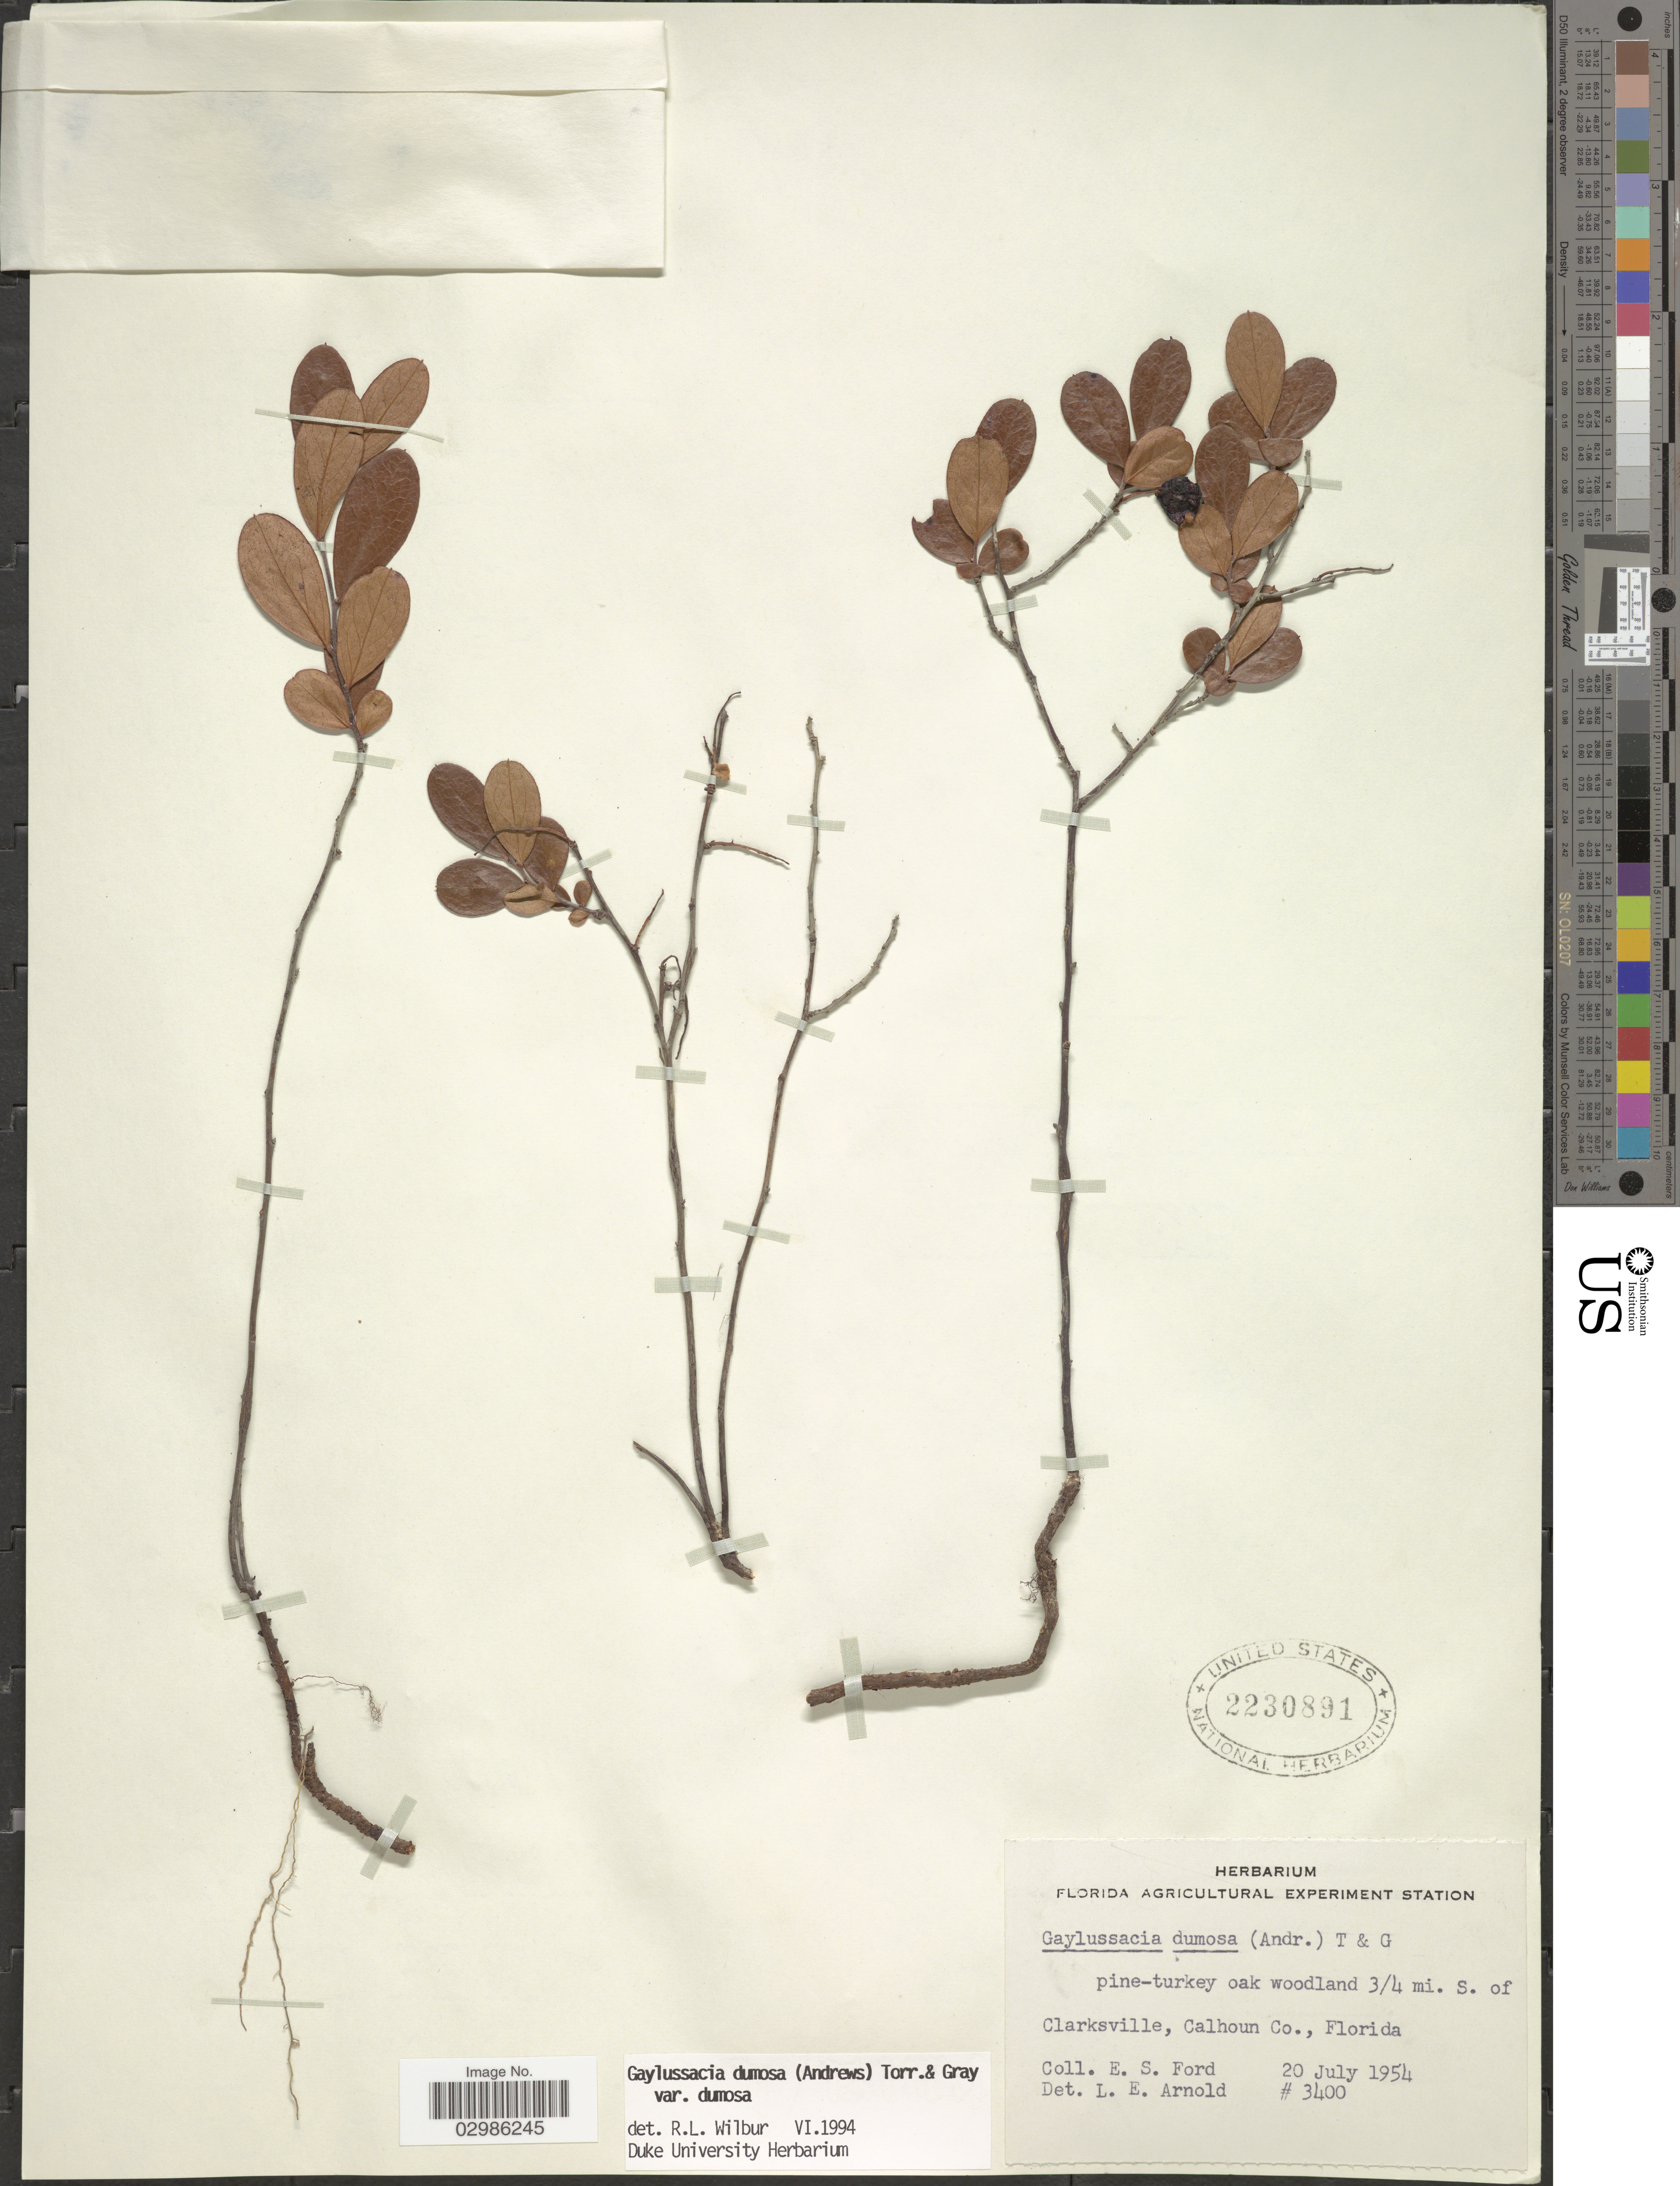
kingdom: Plantae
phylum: Tracheophyta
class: Magnoliopsida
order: Ericales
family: Ericaceae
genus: Gaylussacia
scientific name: Gaylussacia dumosa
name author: (Andrews) Torr. & A. Gray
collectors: E. Ford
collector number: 3400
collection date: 1954-07-20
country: United States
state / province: Florida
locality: Clarksville, Calhoun Co.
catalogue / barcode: US 2230891